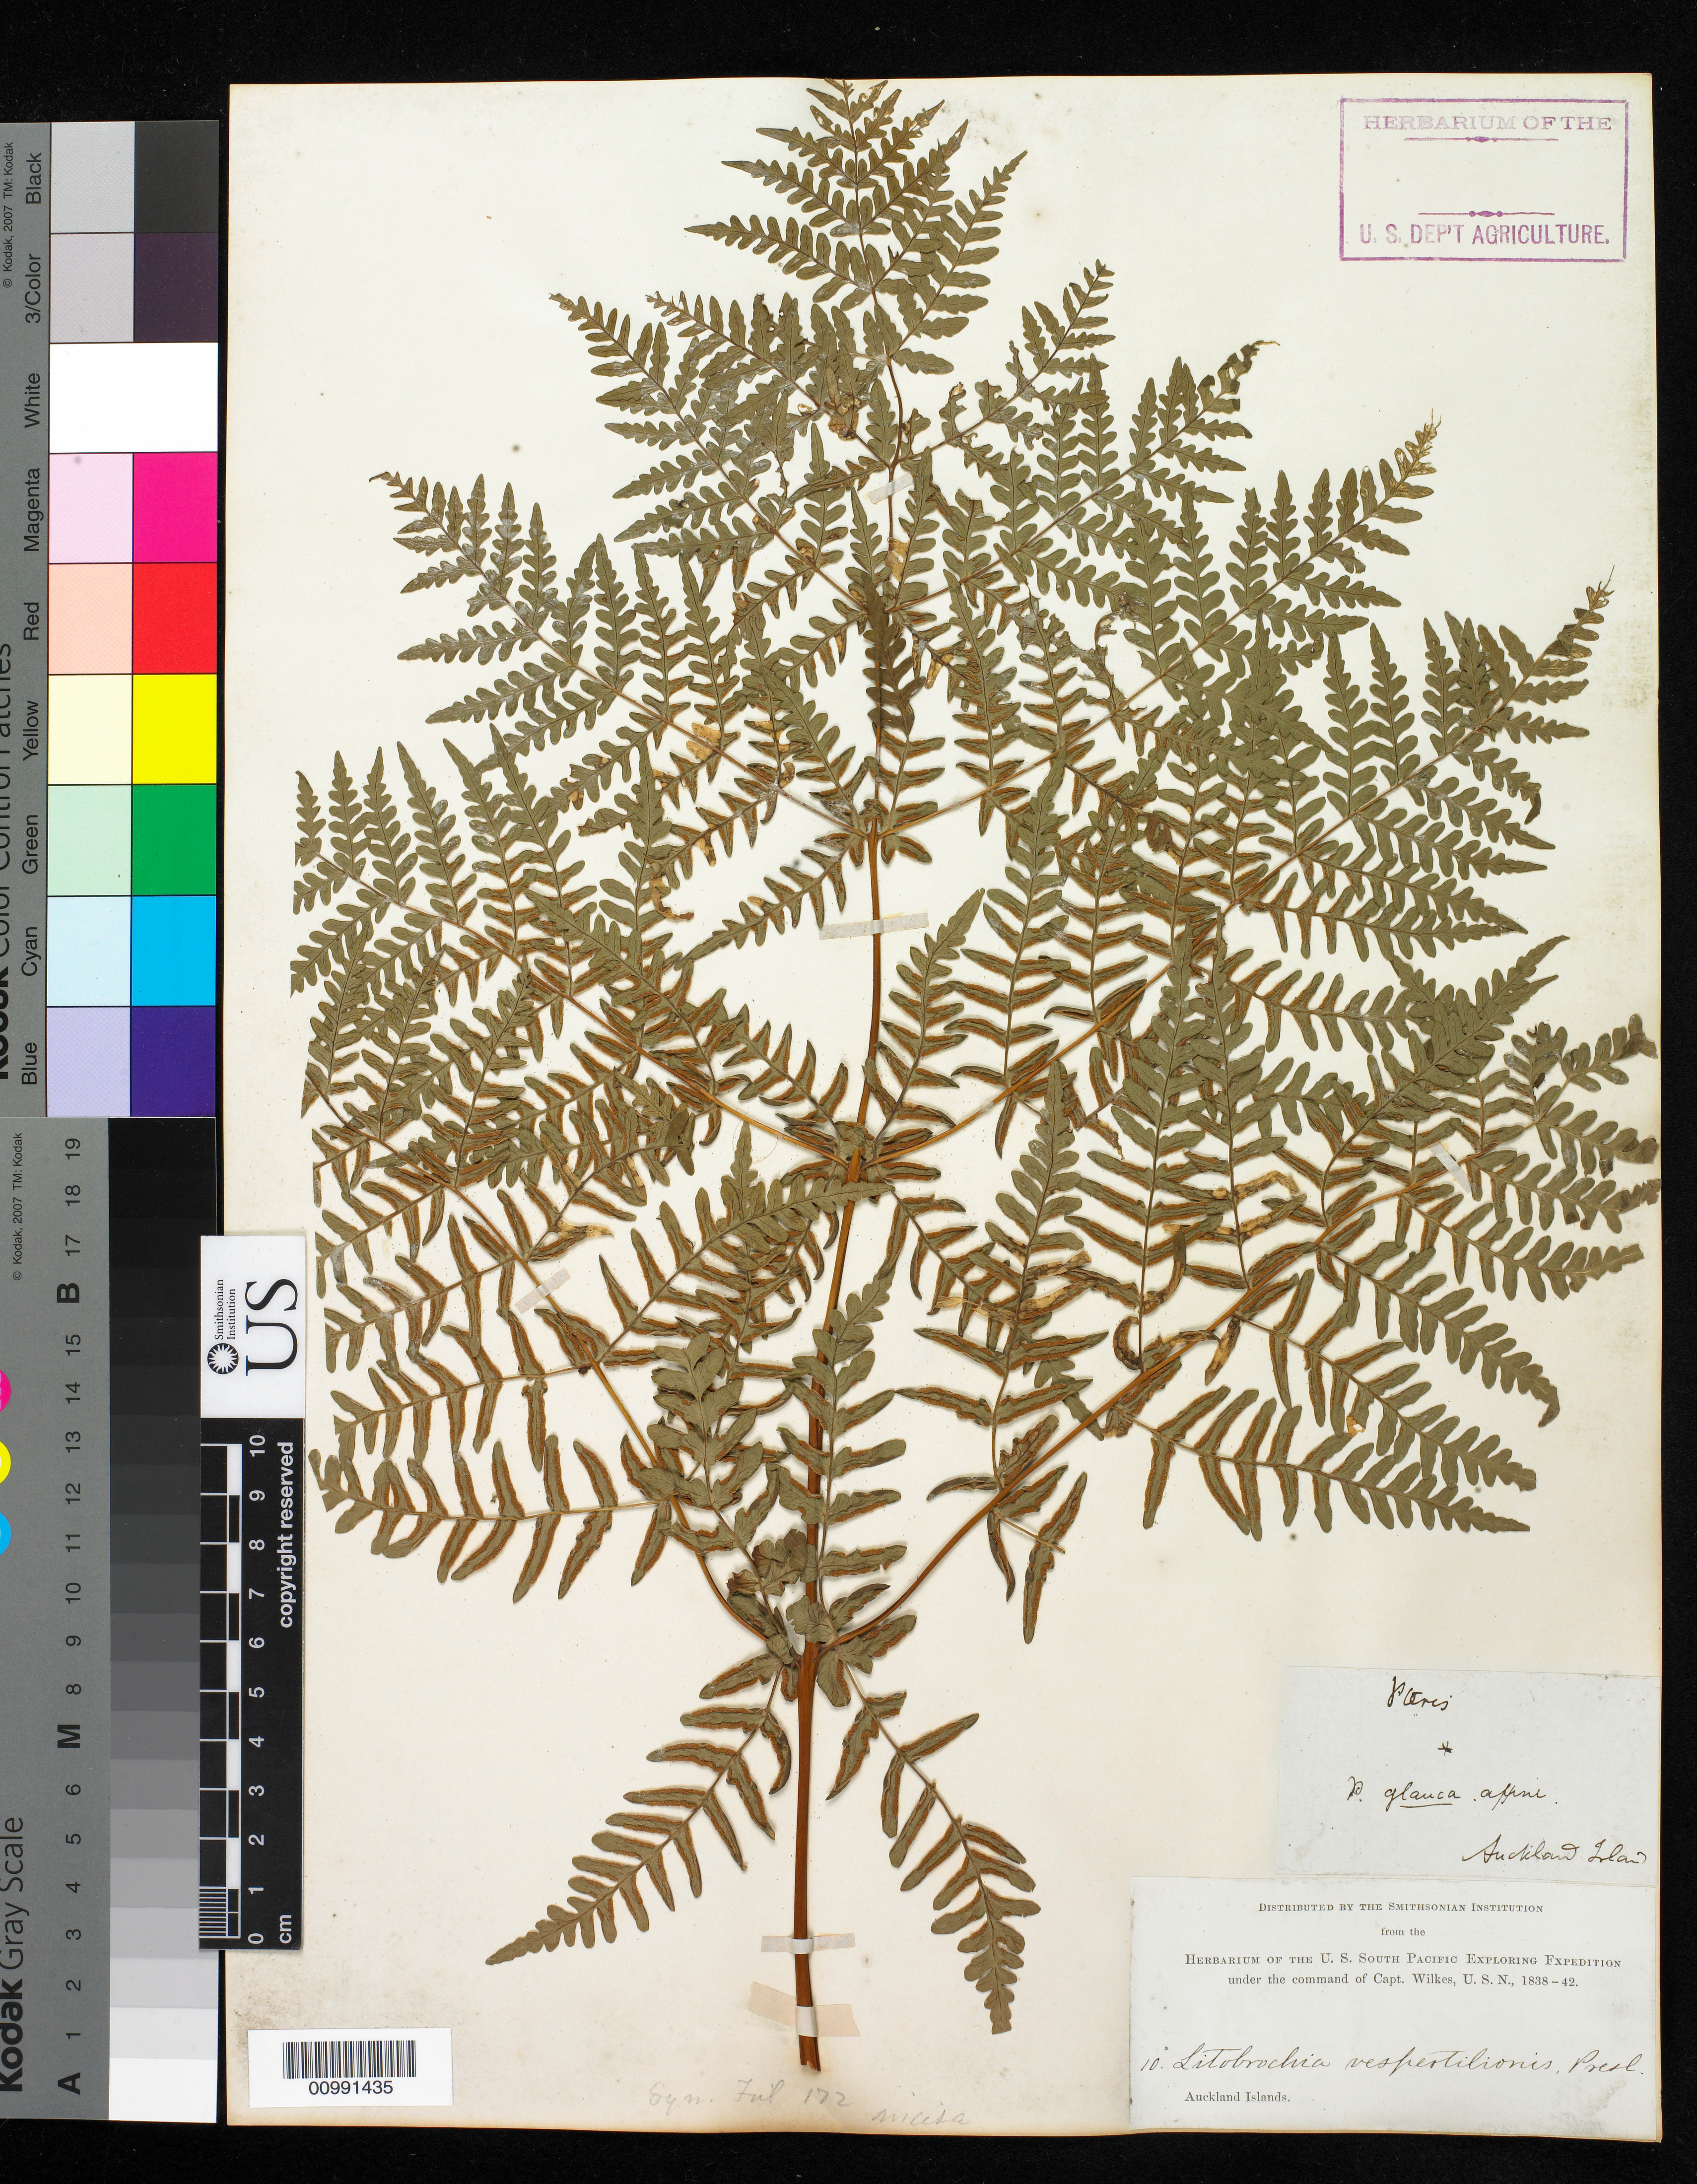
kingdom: Plantae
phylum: Tracheophyta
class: Polypodiopsida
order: Polypodiales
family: Dennstaedtiaceae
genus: Histiopteris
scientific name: Histiopteris incisa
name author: (Thunb.) J. Sm.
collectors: Wilkes Explor. Exped.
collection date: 1838/1842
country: New Zealand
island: Auckland Is.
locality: Aukland Islands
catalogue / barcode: US 98680